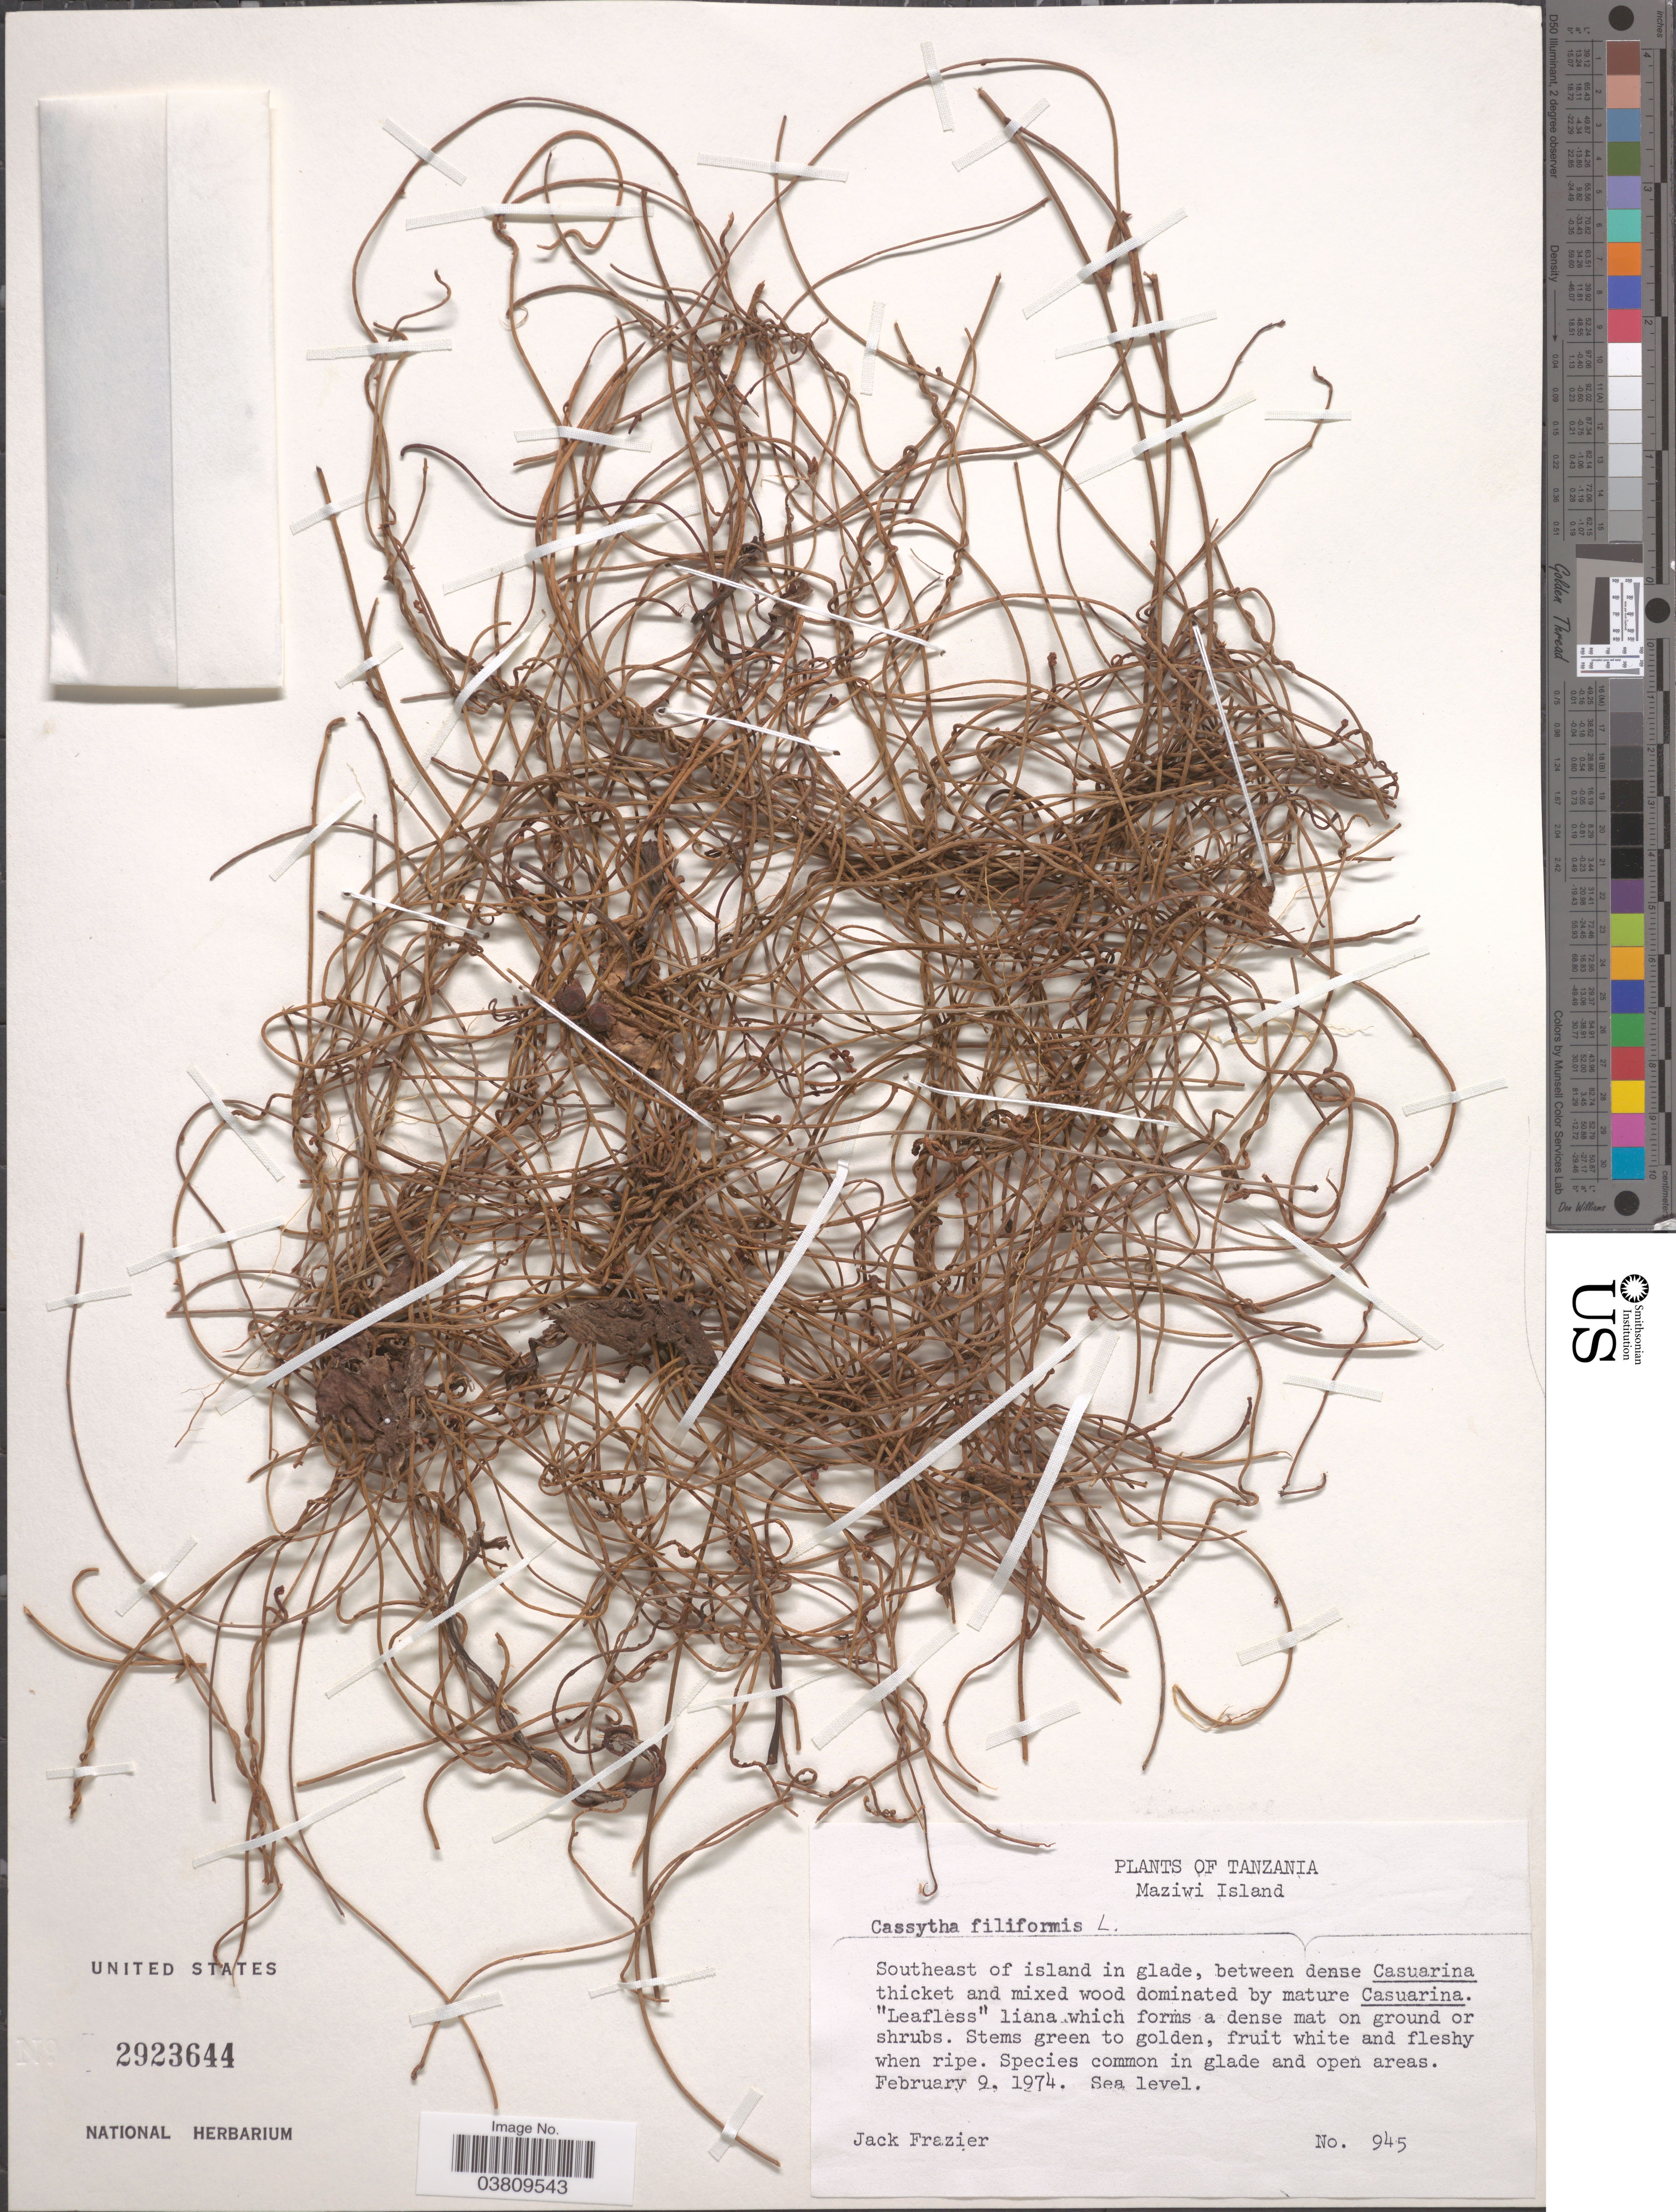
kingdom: Plantae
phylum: Tracheophyta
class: Magnoliopsida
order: Laurales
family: Lauraceae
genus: Cassytha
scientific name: Cassytha filiformis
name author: L.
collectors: J. Frazier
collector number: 945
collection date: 1974-02-09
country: Tanzania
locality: Maziwi Island. Southeast of island in glade.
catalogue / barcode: US 2923644